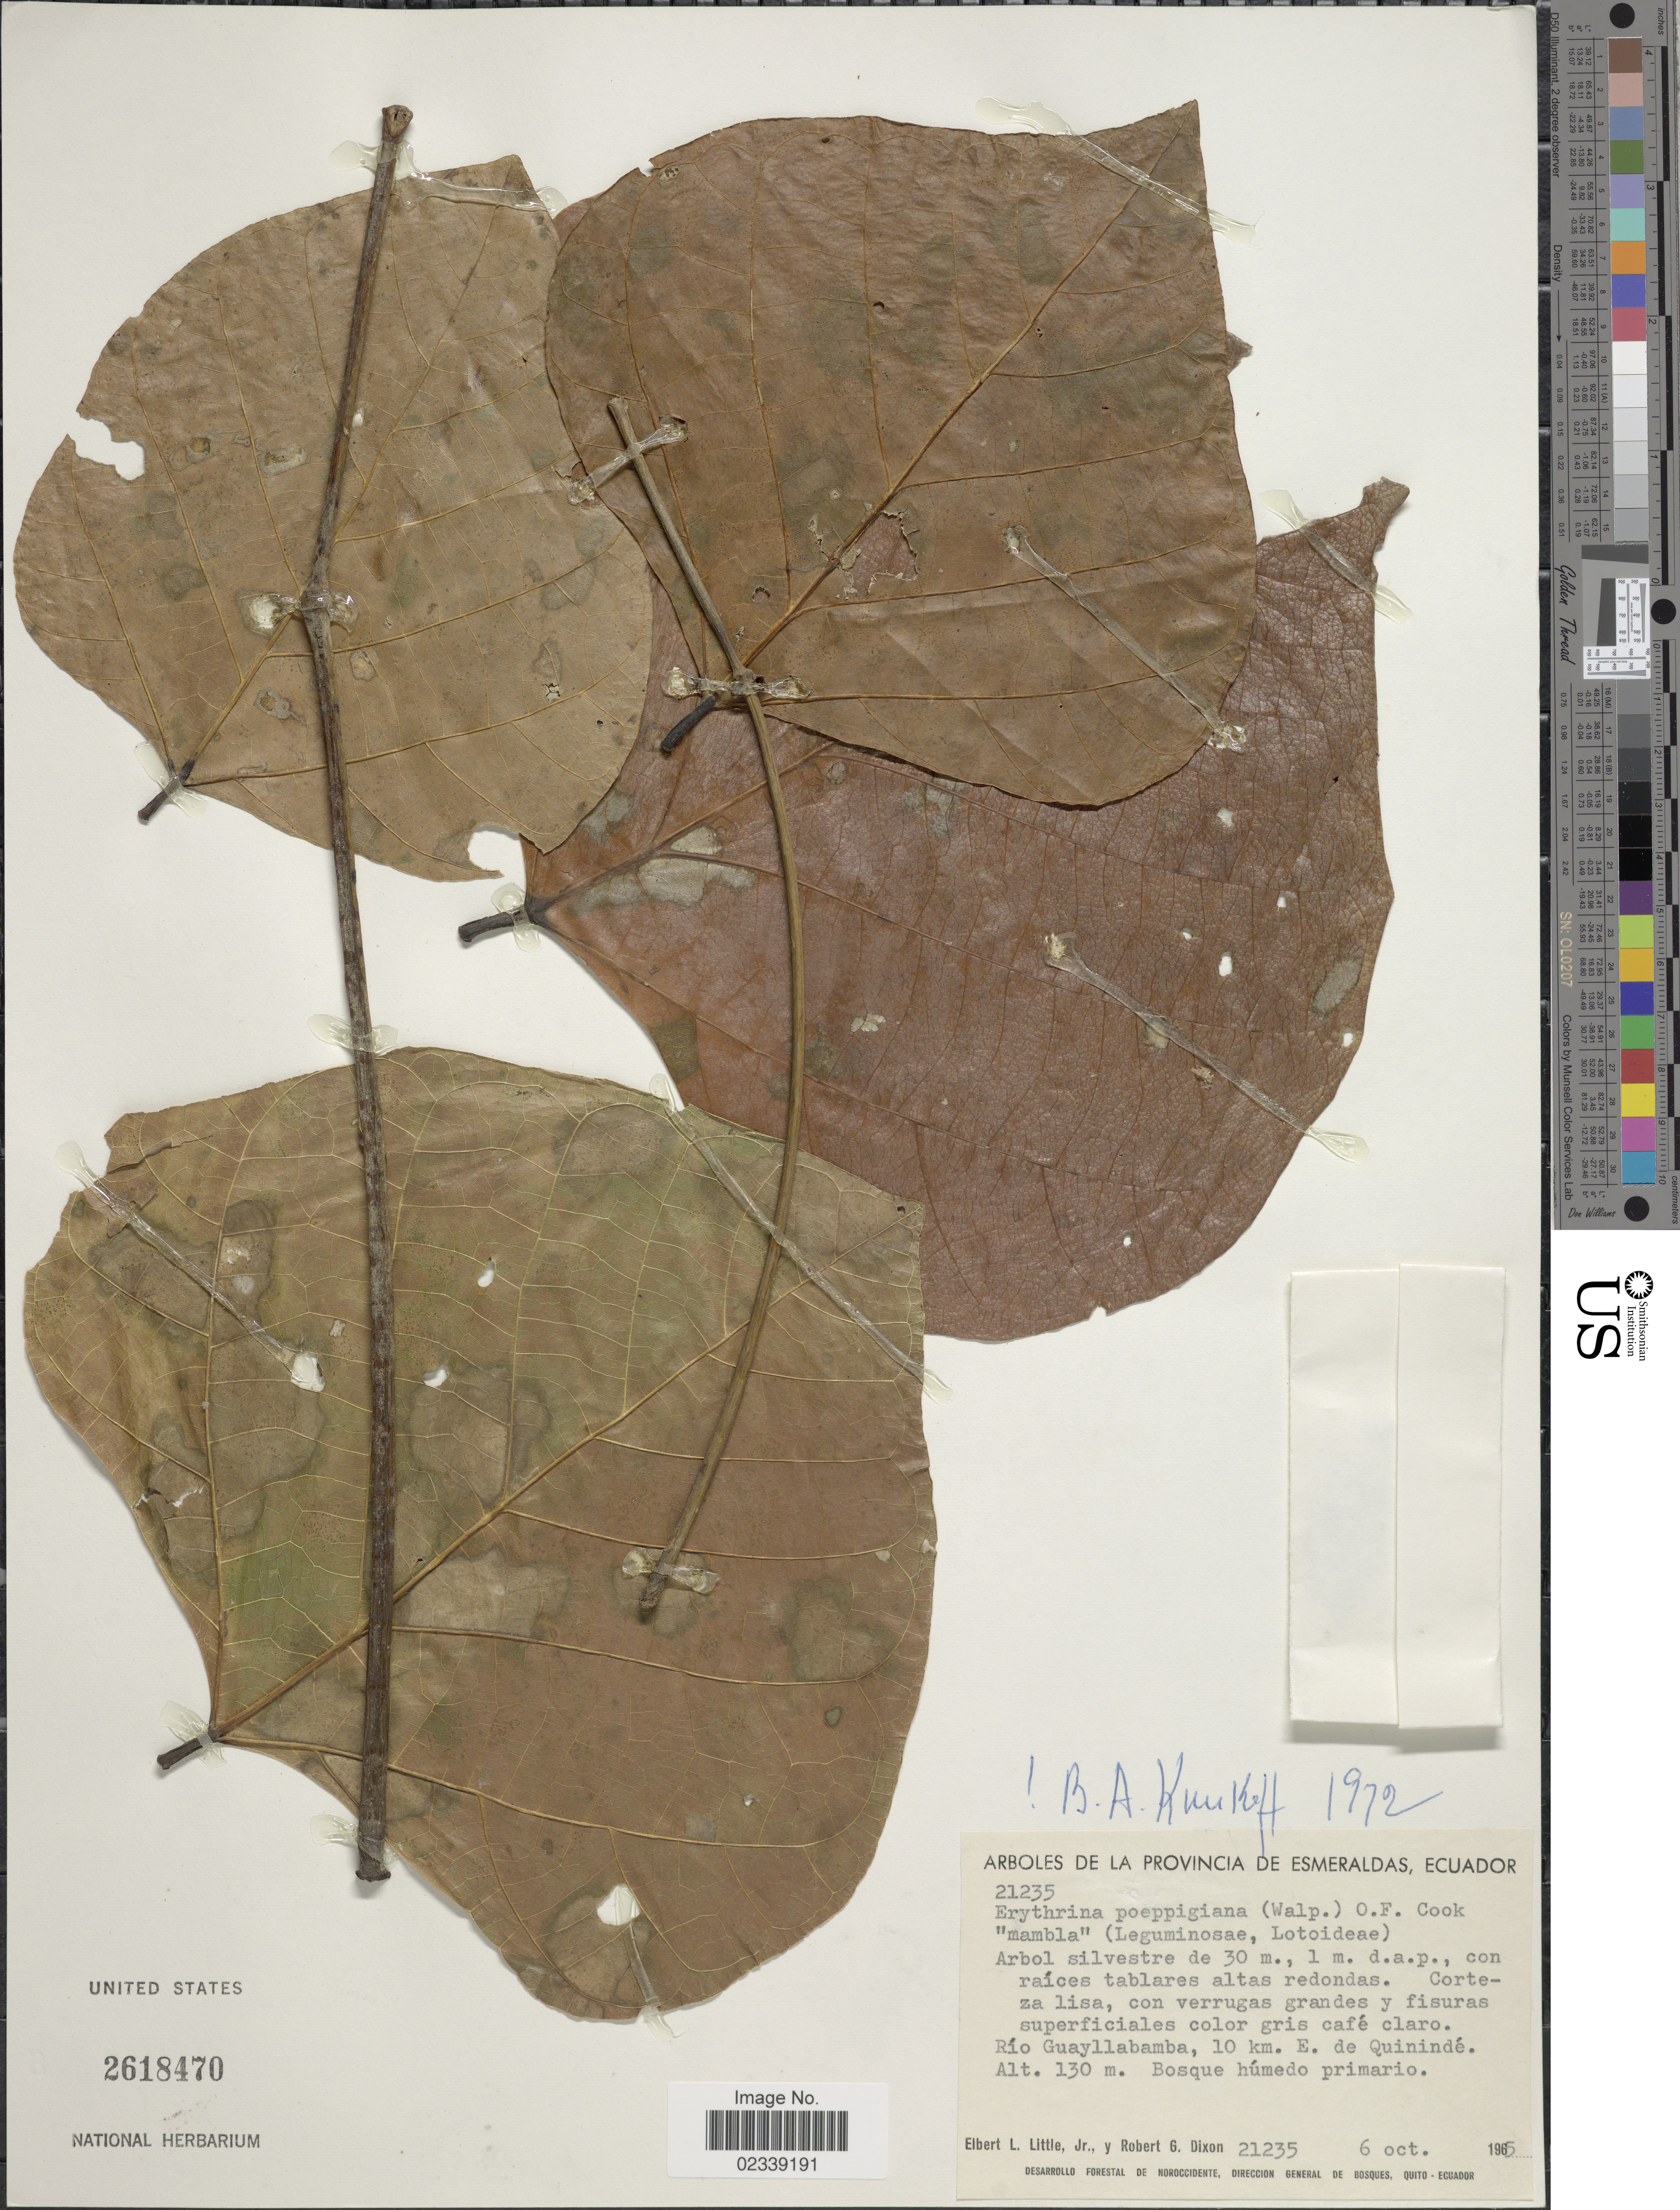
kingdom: Plantae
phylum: Tracheophyta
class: Magnoliopsida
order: Fabales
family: Fabaceae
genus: Erythrina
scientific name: Erythrina poeppigiana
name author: (Walp.) O.F. Cook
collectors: E. L. Little & R. G. Dixon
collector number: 21235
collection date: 1965-10-06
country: Ecuador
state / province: Esmeraldas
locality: Rio Guayllabamba, 10 km E de Quininde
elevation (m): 130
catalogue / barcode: US 2618470